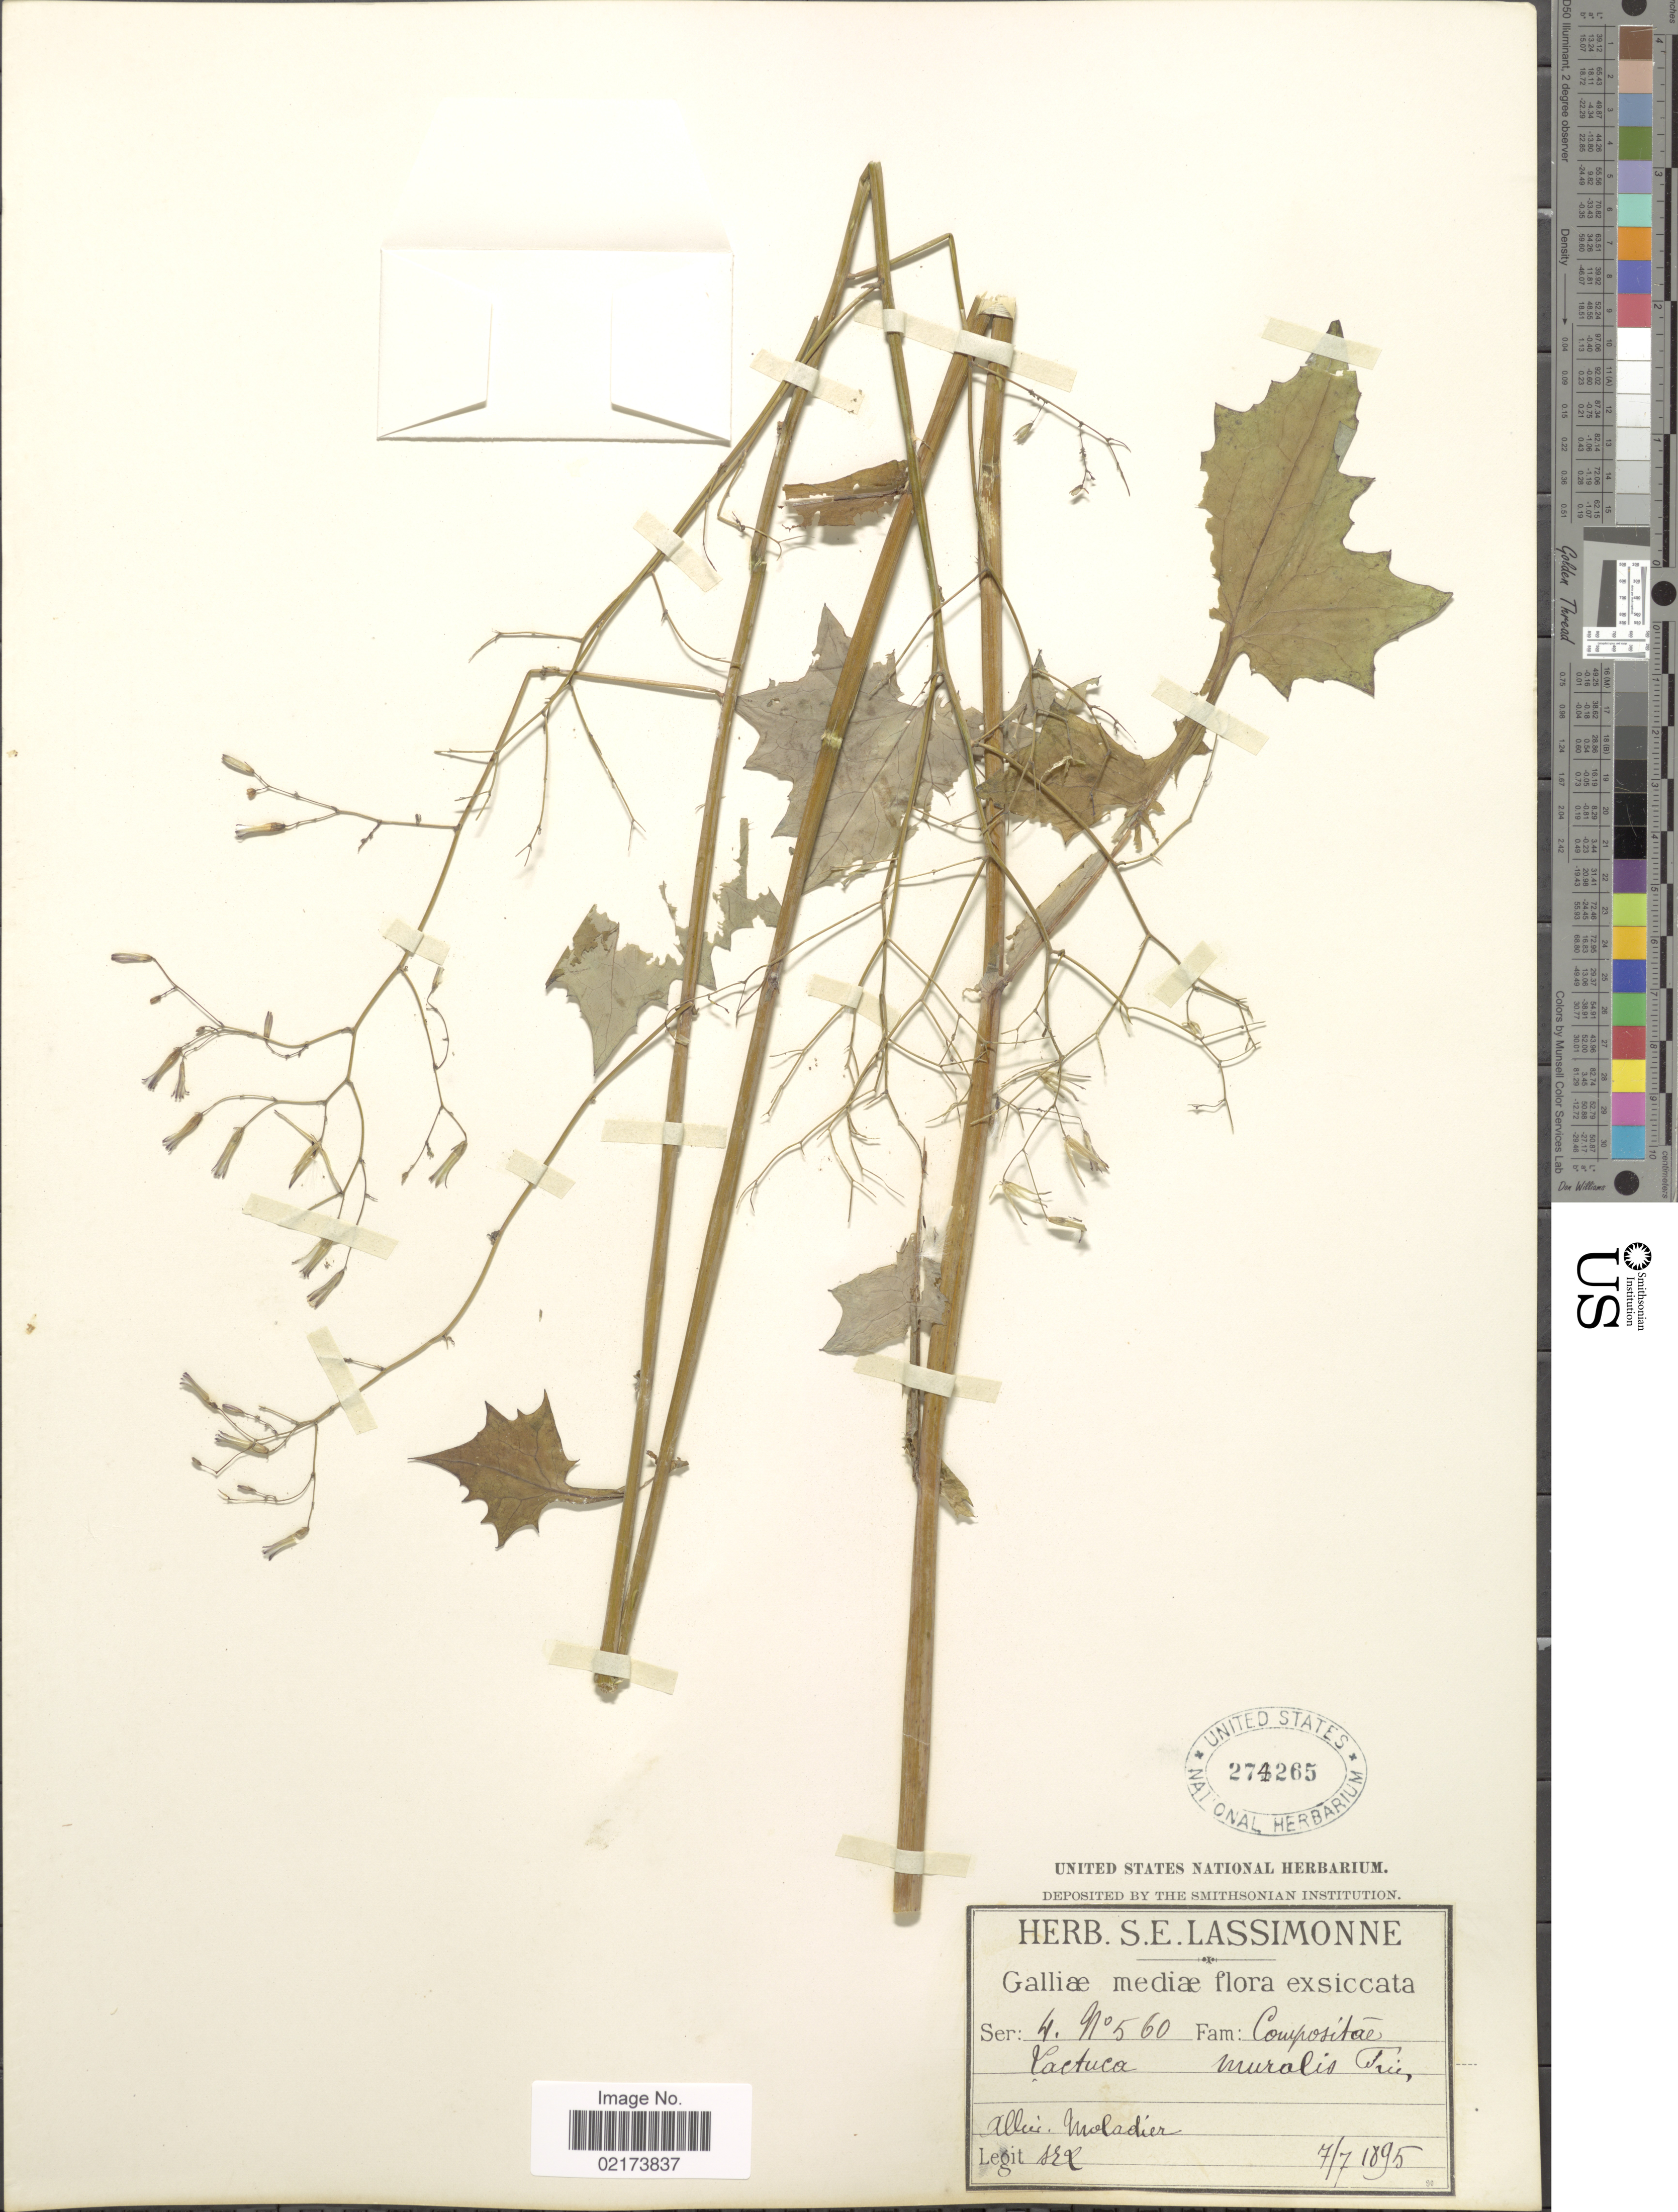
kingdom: Plantae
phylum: Tracheophyta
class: Magnoliopsida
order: Asterales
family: Asteraceae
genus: Lactuca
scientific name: Lactuca muralis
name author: (L.) Gaertn.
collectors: S. Lassimonne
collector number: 560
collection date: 1895-07-07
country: France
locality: Galliae mediae, Allier, Moladier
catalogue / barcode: US 274265